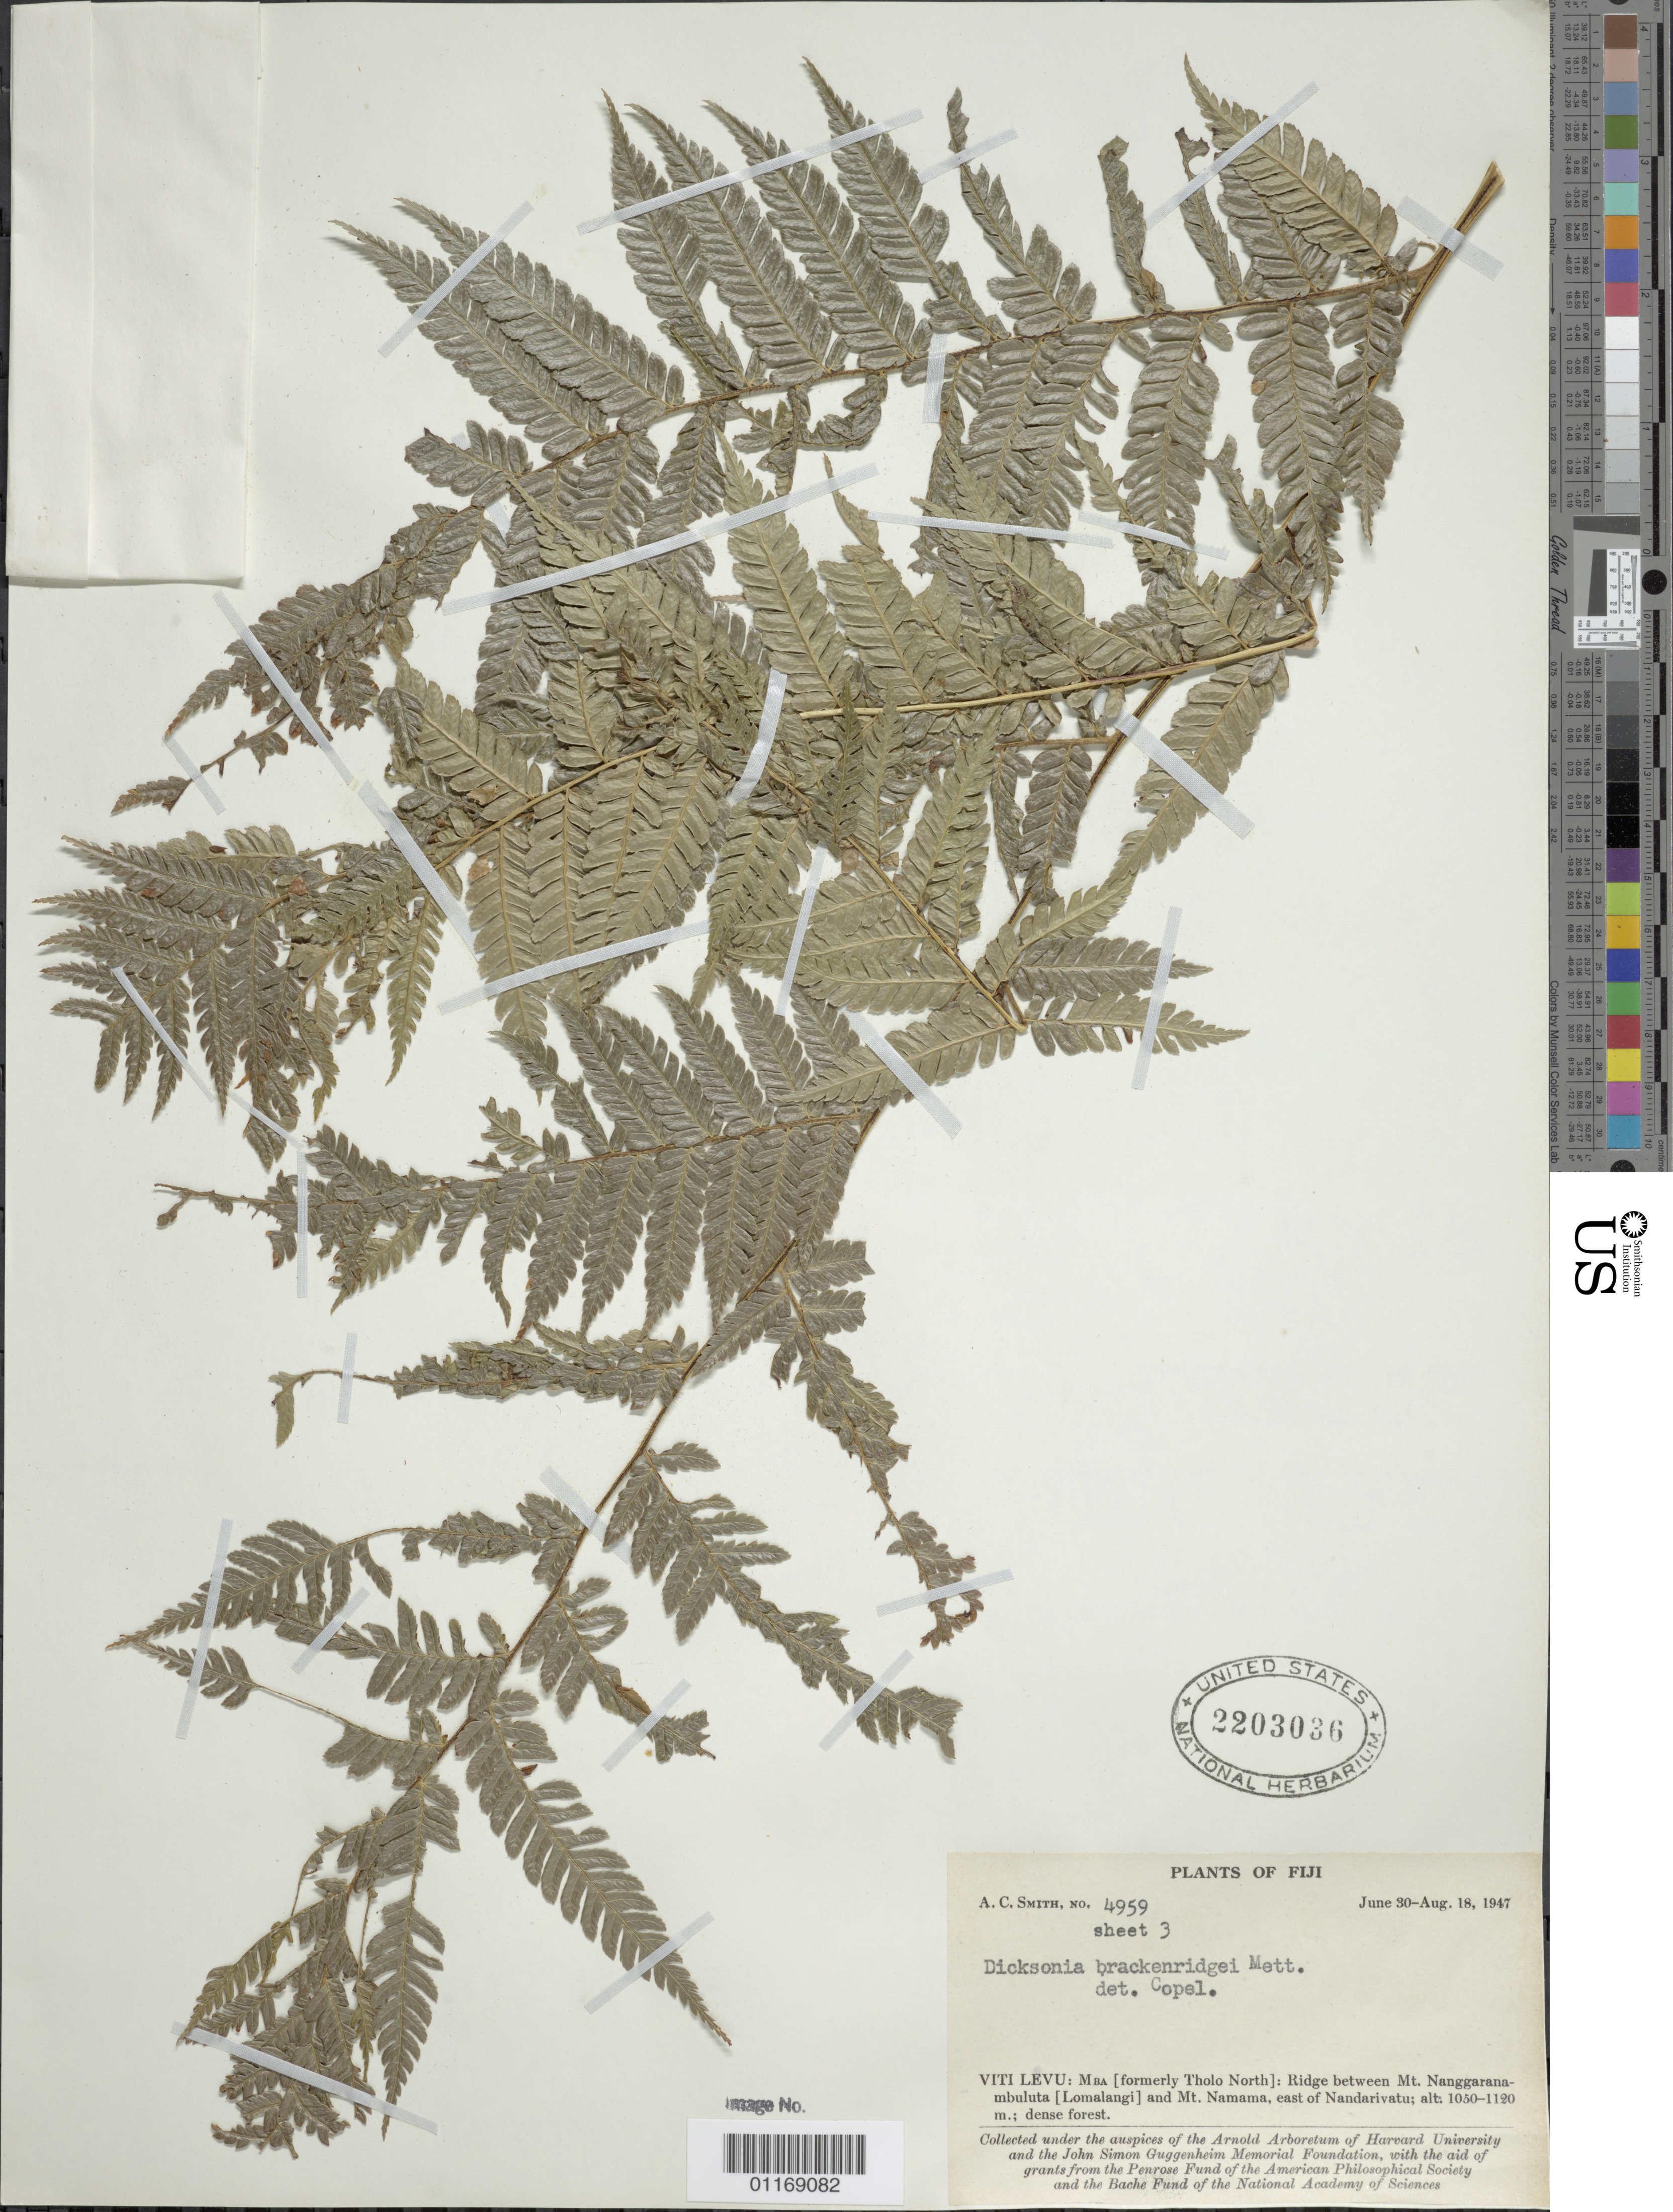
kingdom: Plantae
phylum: Tracheophyta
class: Polypodiopsida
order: Cyatheales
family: Dicksoniaceae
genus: Dicksonia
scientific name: Dicksonia brackenridgei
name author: Mett.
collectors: A. C. Smith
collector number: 4959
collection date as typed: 30 Jun 1947 and 18 Aug 1947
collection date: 1947-06-30,1947-08-18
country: Fiji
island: Viti Levu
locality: Viti Levu: Mra (formerly Tholo North): Ridge Between Mt. Nanggarana-mbuluta (Lomalangi) and Mt. Namama, east of Nandarivatu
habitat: Dense forest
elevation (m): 1050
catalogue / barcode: US 2203036